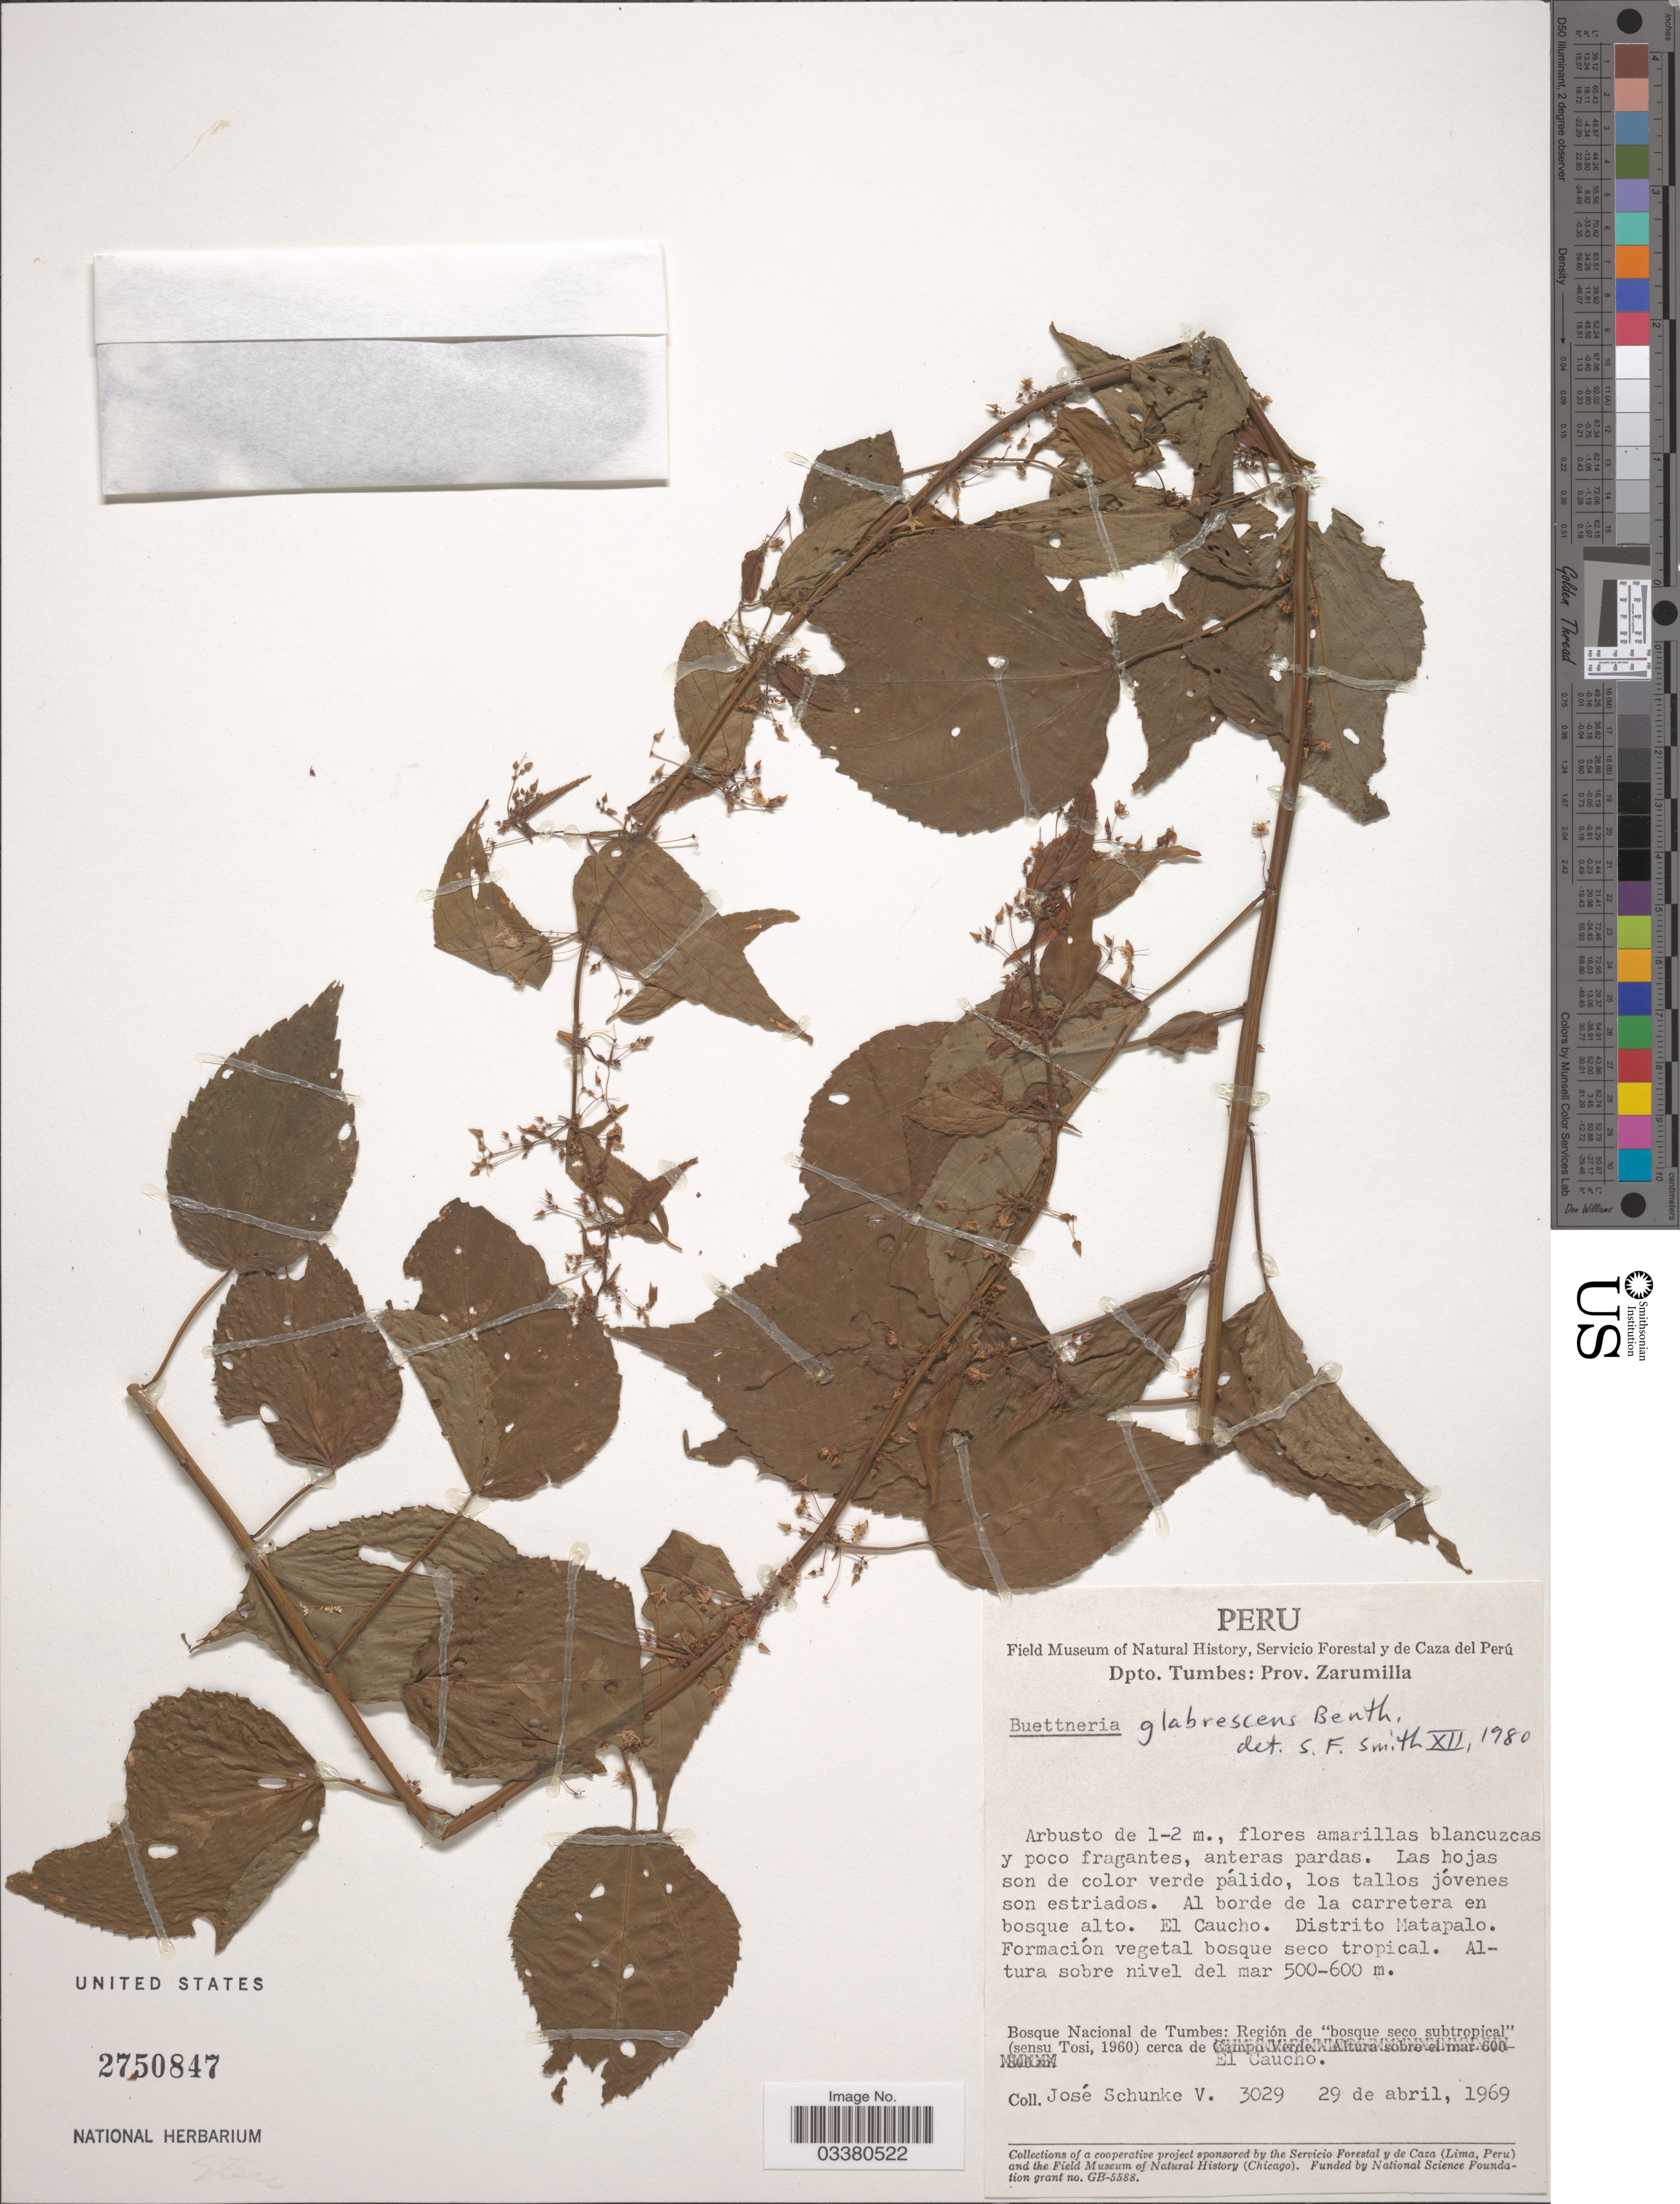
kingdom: Plantae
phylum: Tracheophyta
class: Magnoliopsida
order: Malvales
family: Malvaceae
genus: Byttneria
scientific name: Byttneria parviflora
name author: Benth.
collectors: J. Schunke Vigo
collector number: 3029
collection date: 1969-04-29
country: Peru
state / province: Tumbes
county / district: Zarumilla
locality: Dpto. Tumbes: Prov. Zarumilla. Al borde de la carretera en bosque alto. El Caucho. Distrito Matapalo. Bosque Nacional de Tumbes: Región de "bosque seco subtropical," (sensu Tosi, 1960) cerca de El Caucho.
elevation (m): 500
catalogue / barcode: US 2750847